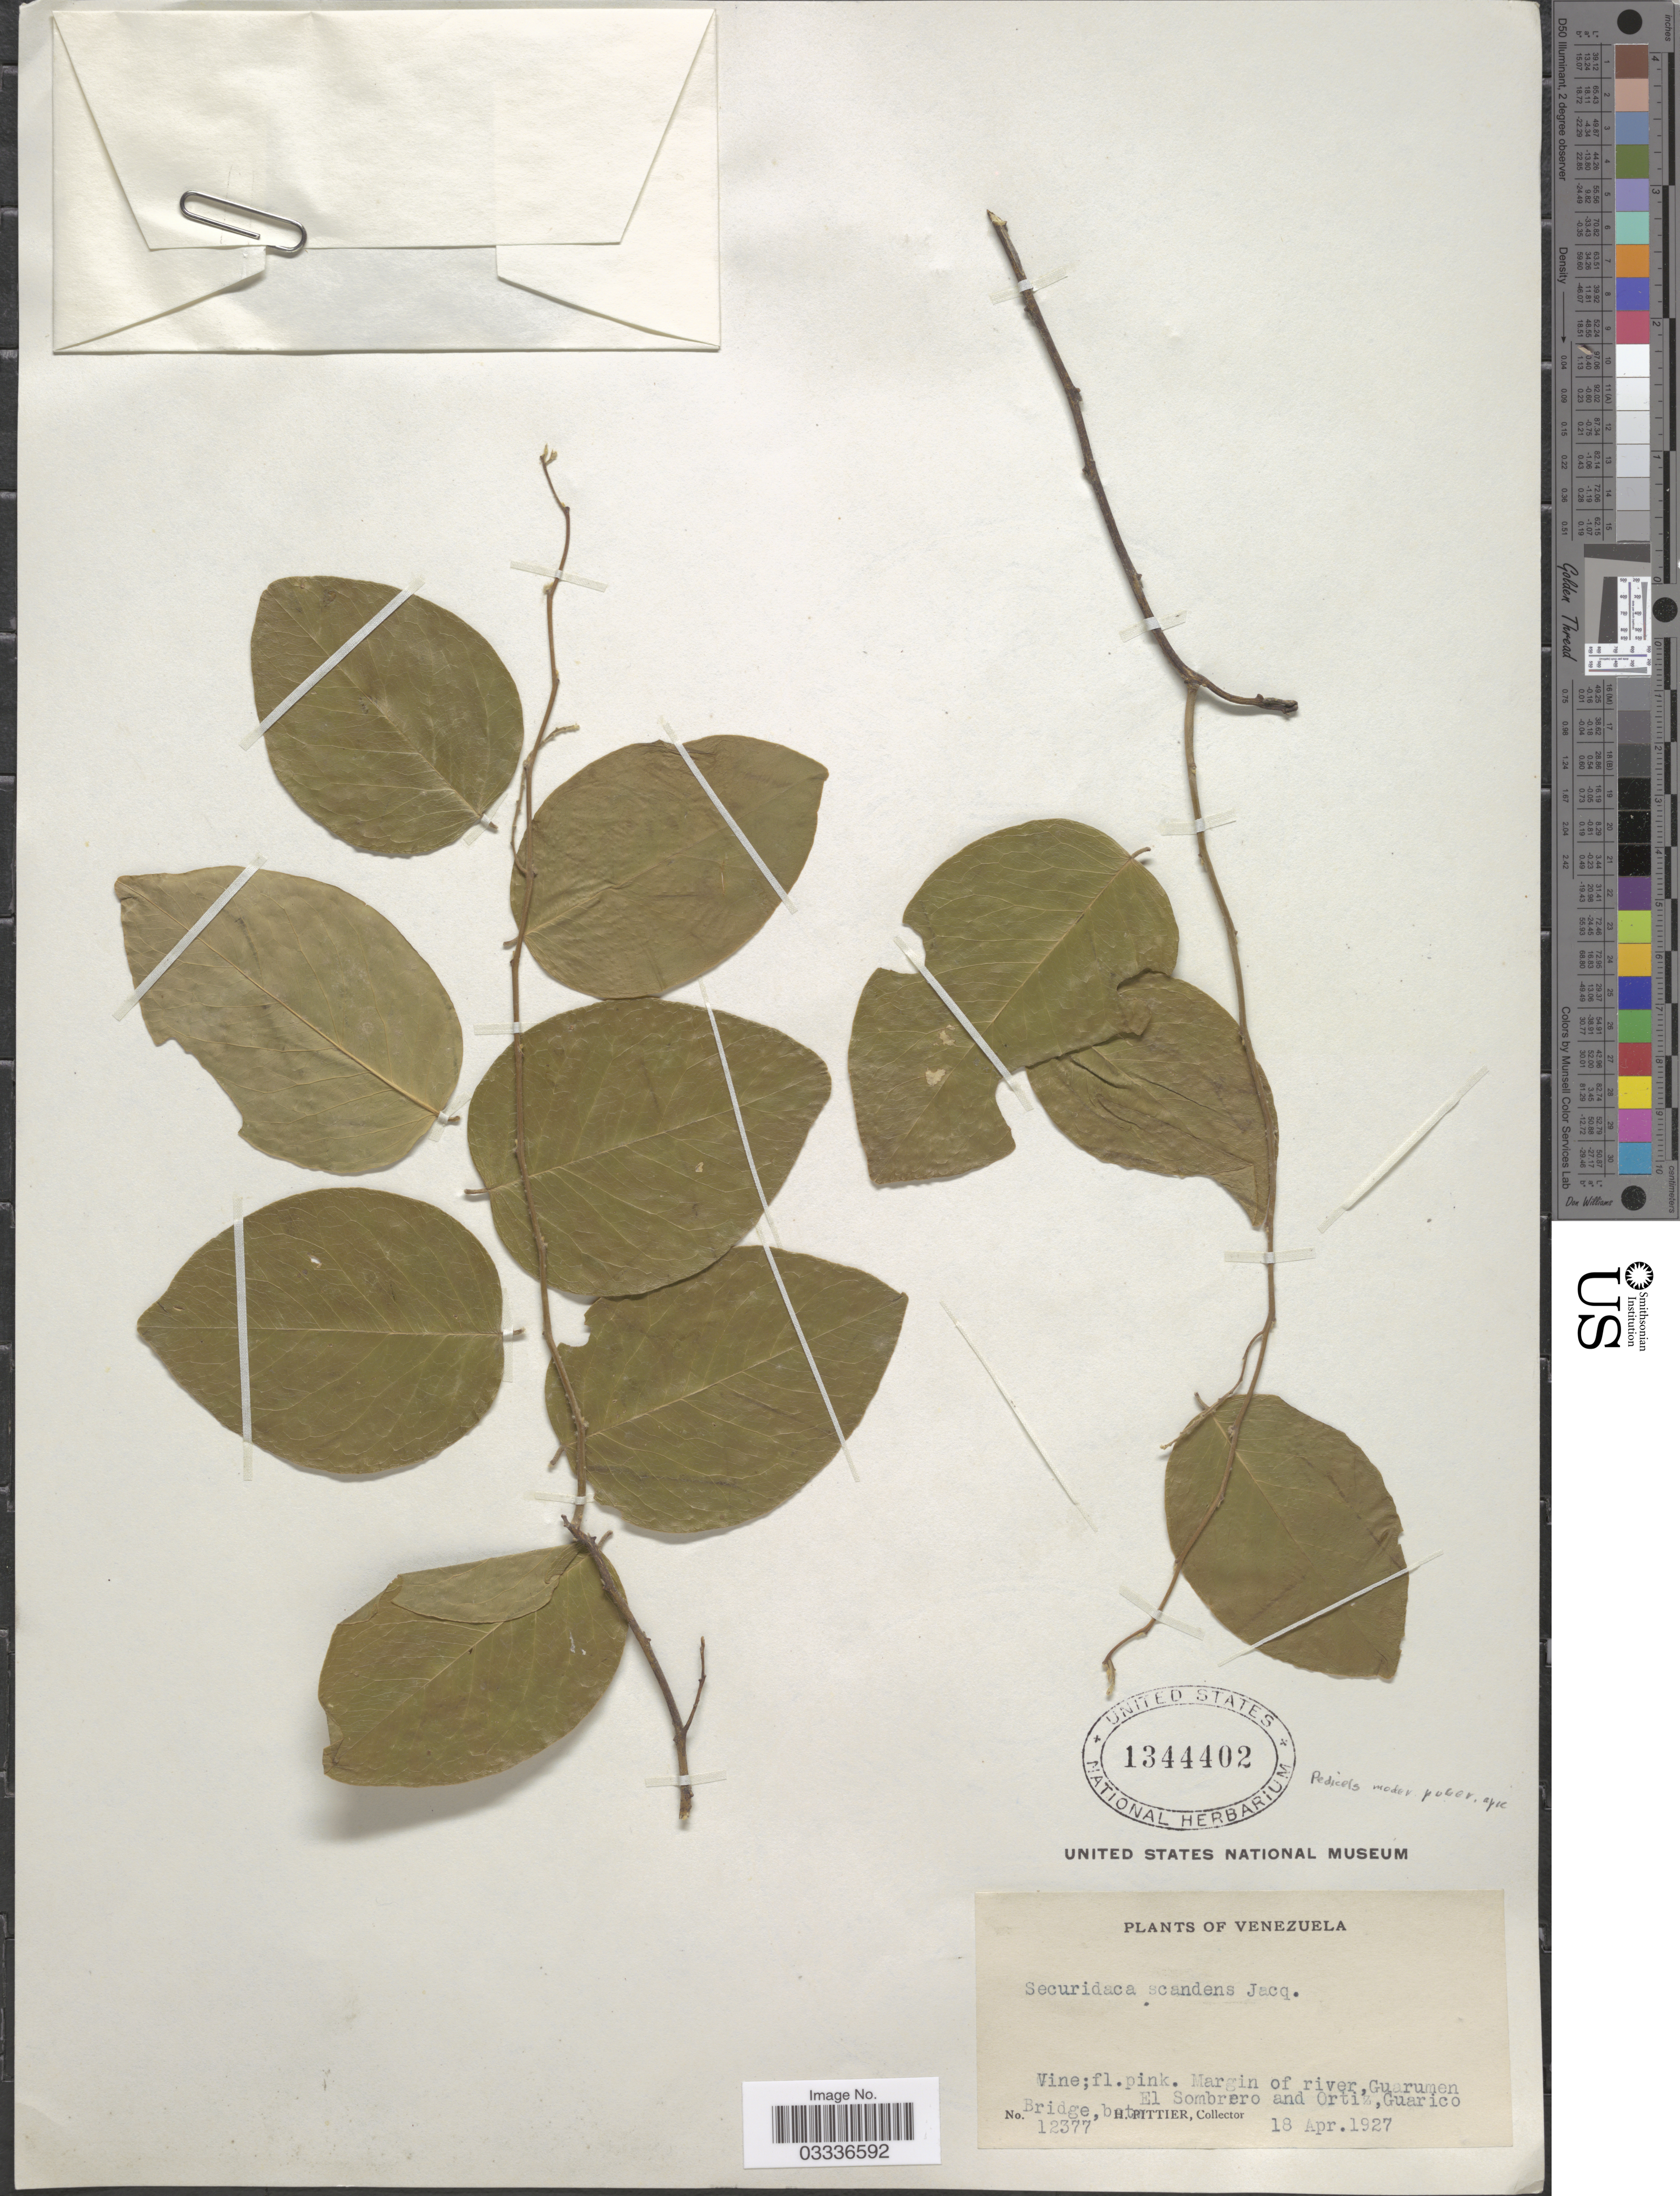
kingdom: Plantae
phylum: Tracheophyta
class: Magnoliopsida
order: Fabales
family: Polygalaceae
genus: Securidaca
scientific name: Securidaca scandens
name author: Jacq.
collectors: H. F. Pittier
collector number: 12377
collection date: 1927-04-18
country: Venezuela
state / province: Guárico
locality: Margin of river, Guarumen El Sombrero and Ortiz, Guarico Bridge.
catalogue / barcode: US 1344402